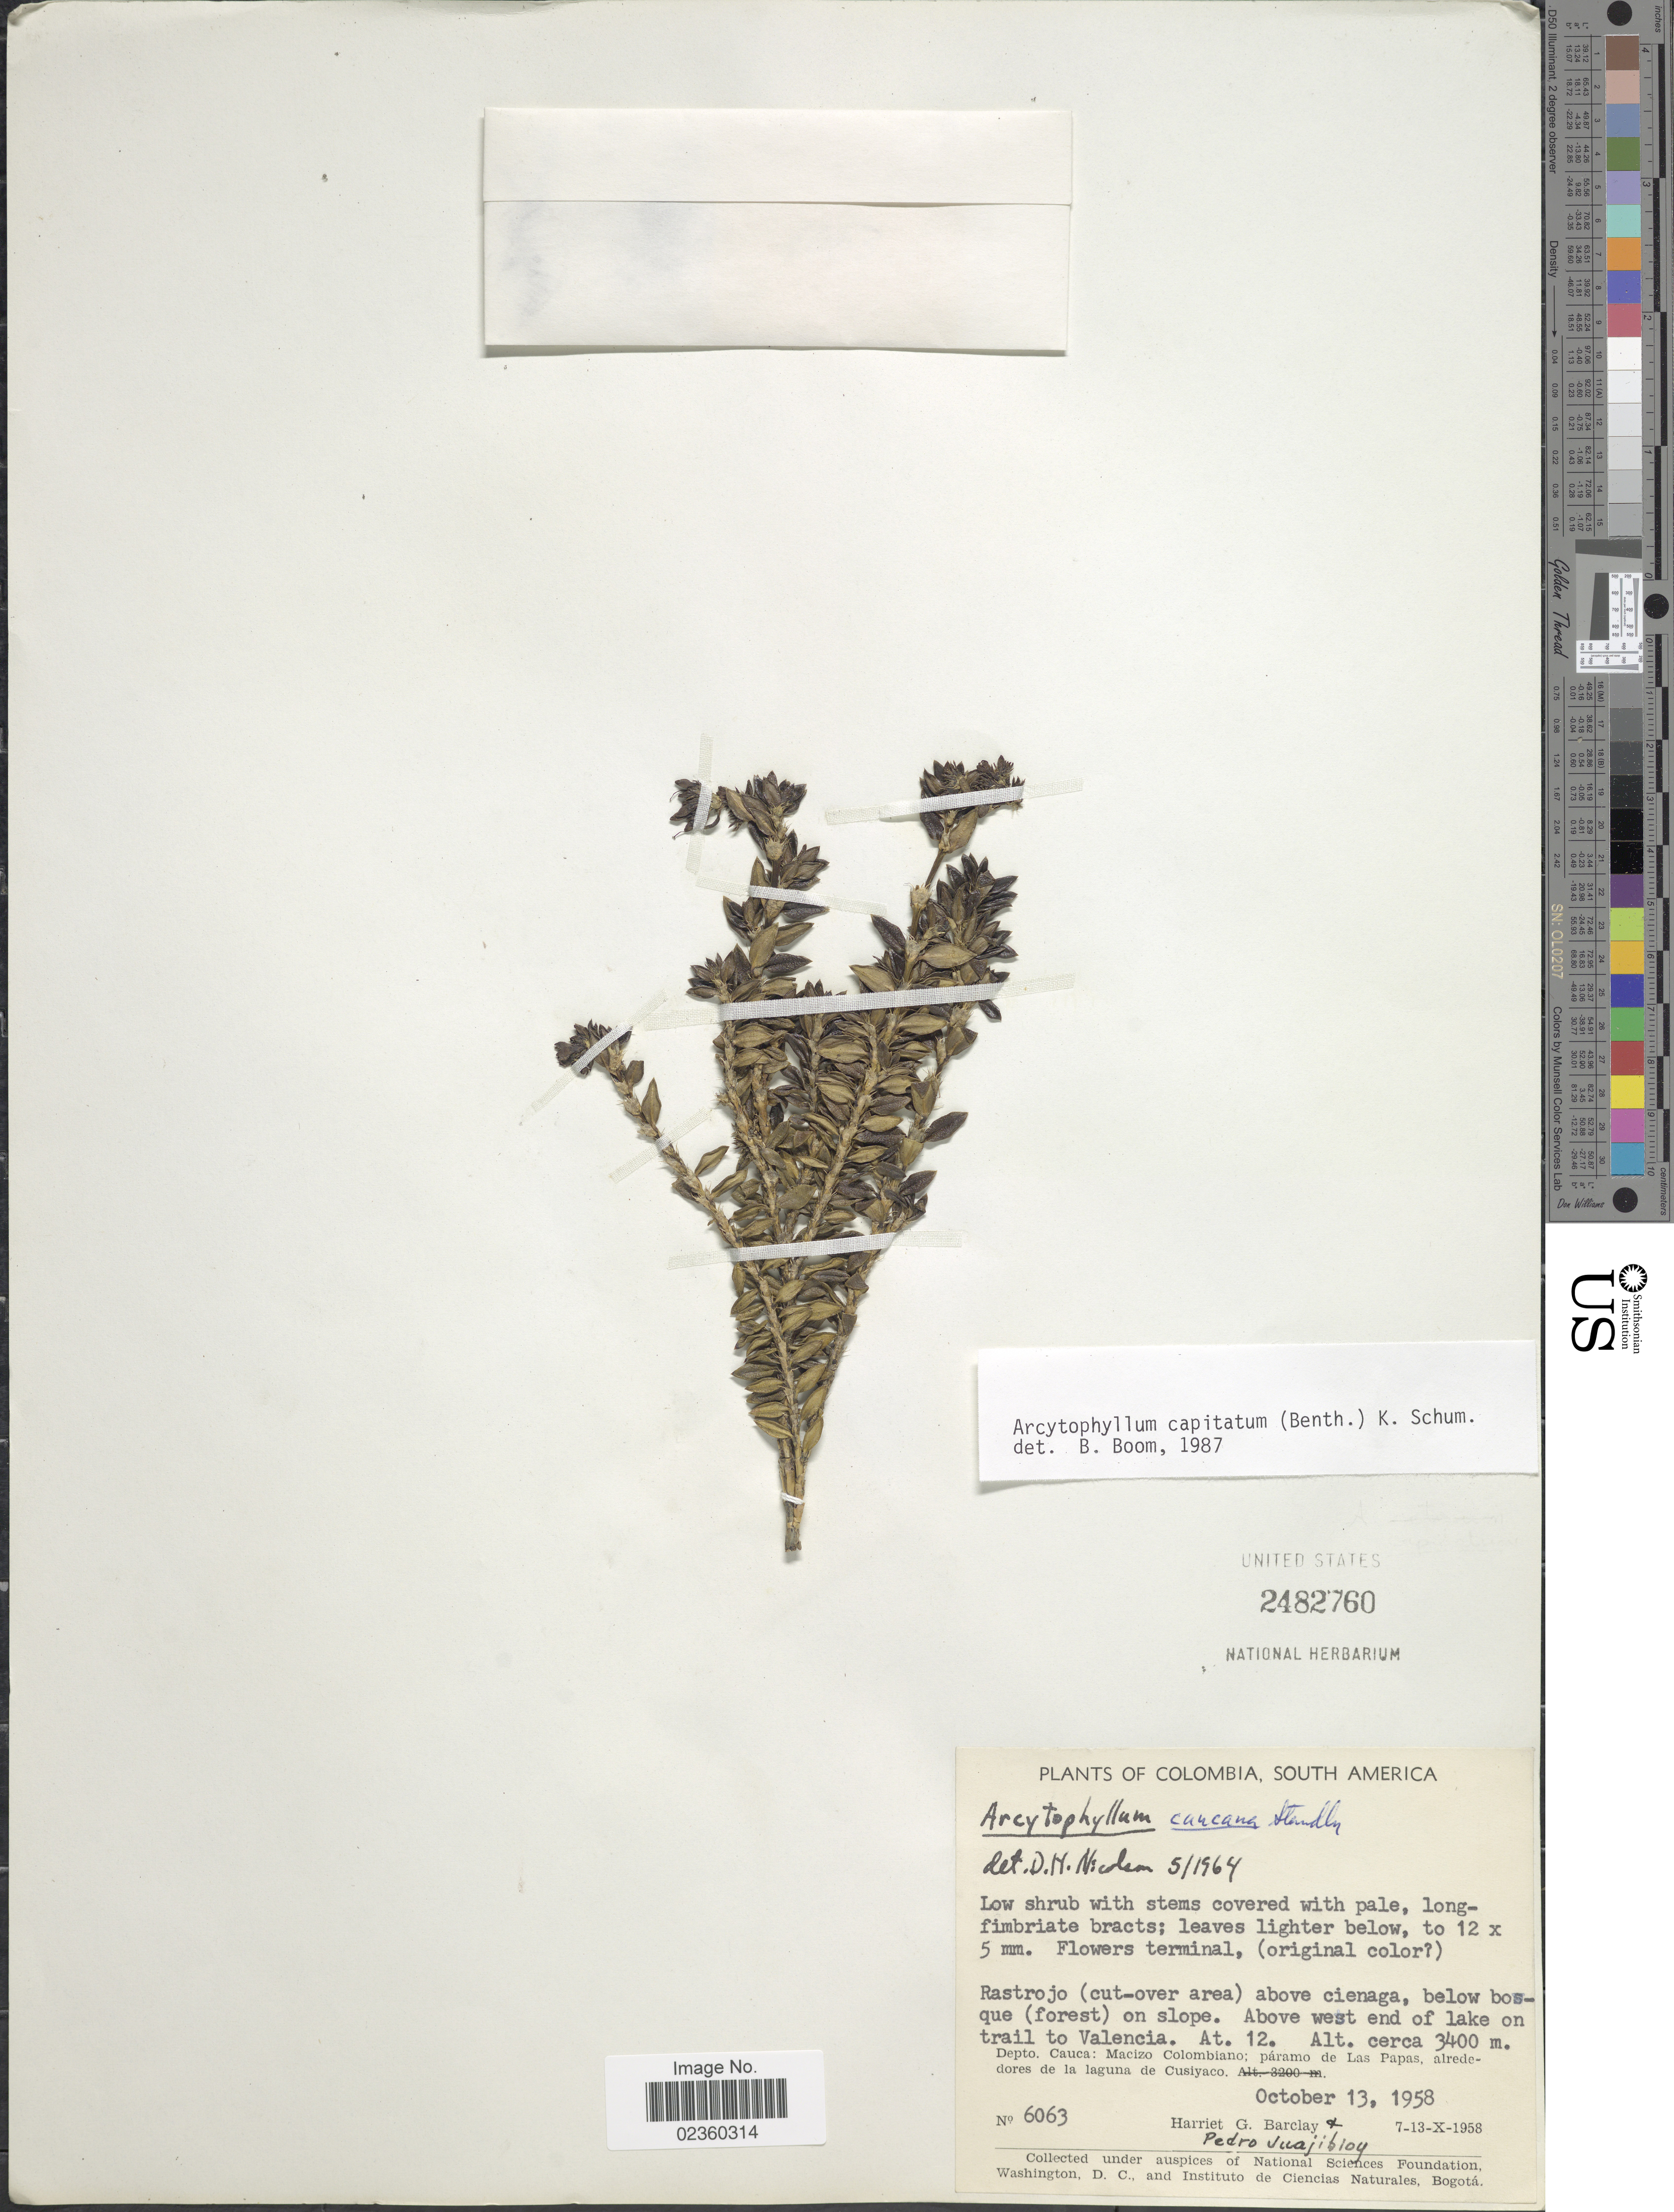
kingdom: Plantae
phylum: Tracheophyta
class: Magnoliopsida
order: Gentianales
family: Rubiaceae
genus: Arcytophyllum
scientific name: Arcytophyllum capitatum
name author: (Benth.) K. Schum.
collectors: H. G. Barclay & P. Juajibioy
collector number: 6063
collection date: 1958-10-07/1958-10-13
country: Colombia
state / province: Cauca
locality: Rastrojo (cut-over area) above cienaga, below bosque (forest) on slopes. Above west end of lake on trail to Valencia, Depto Cauca: Macizo Colombiano; páramo de Las Papas, alrededores de la laguna de Cusiyaco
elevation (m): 3400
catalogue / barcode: US 248276